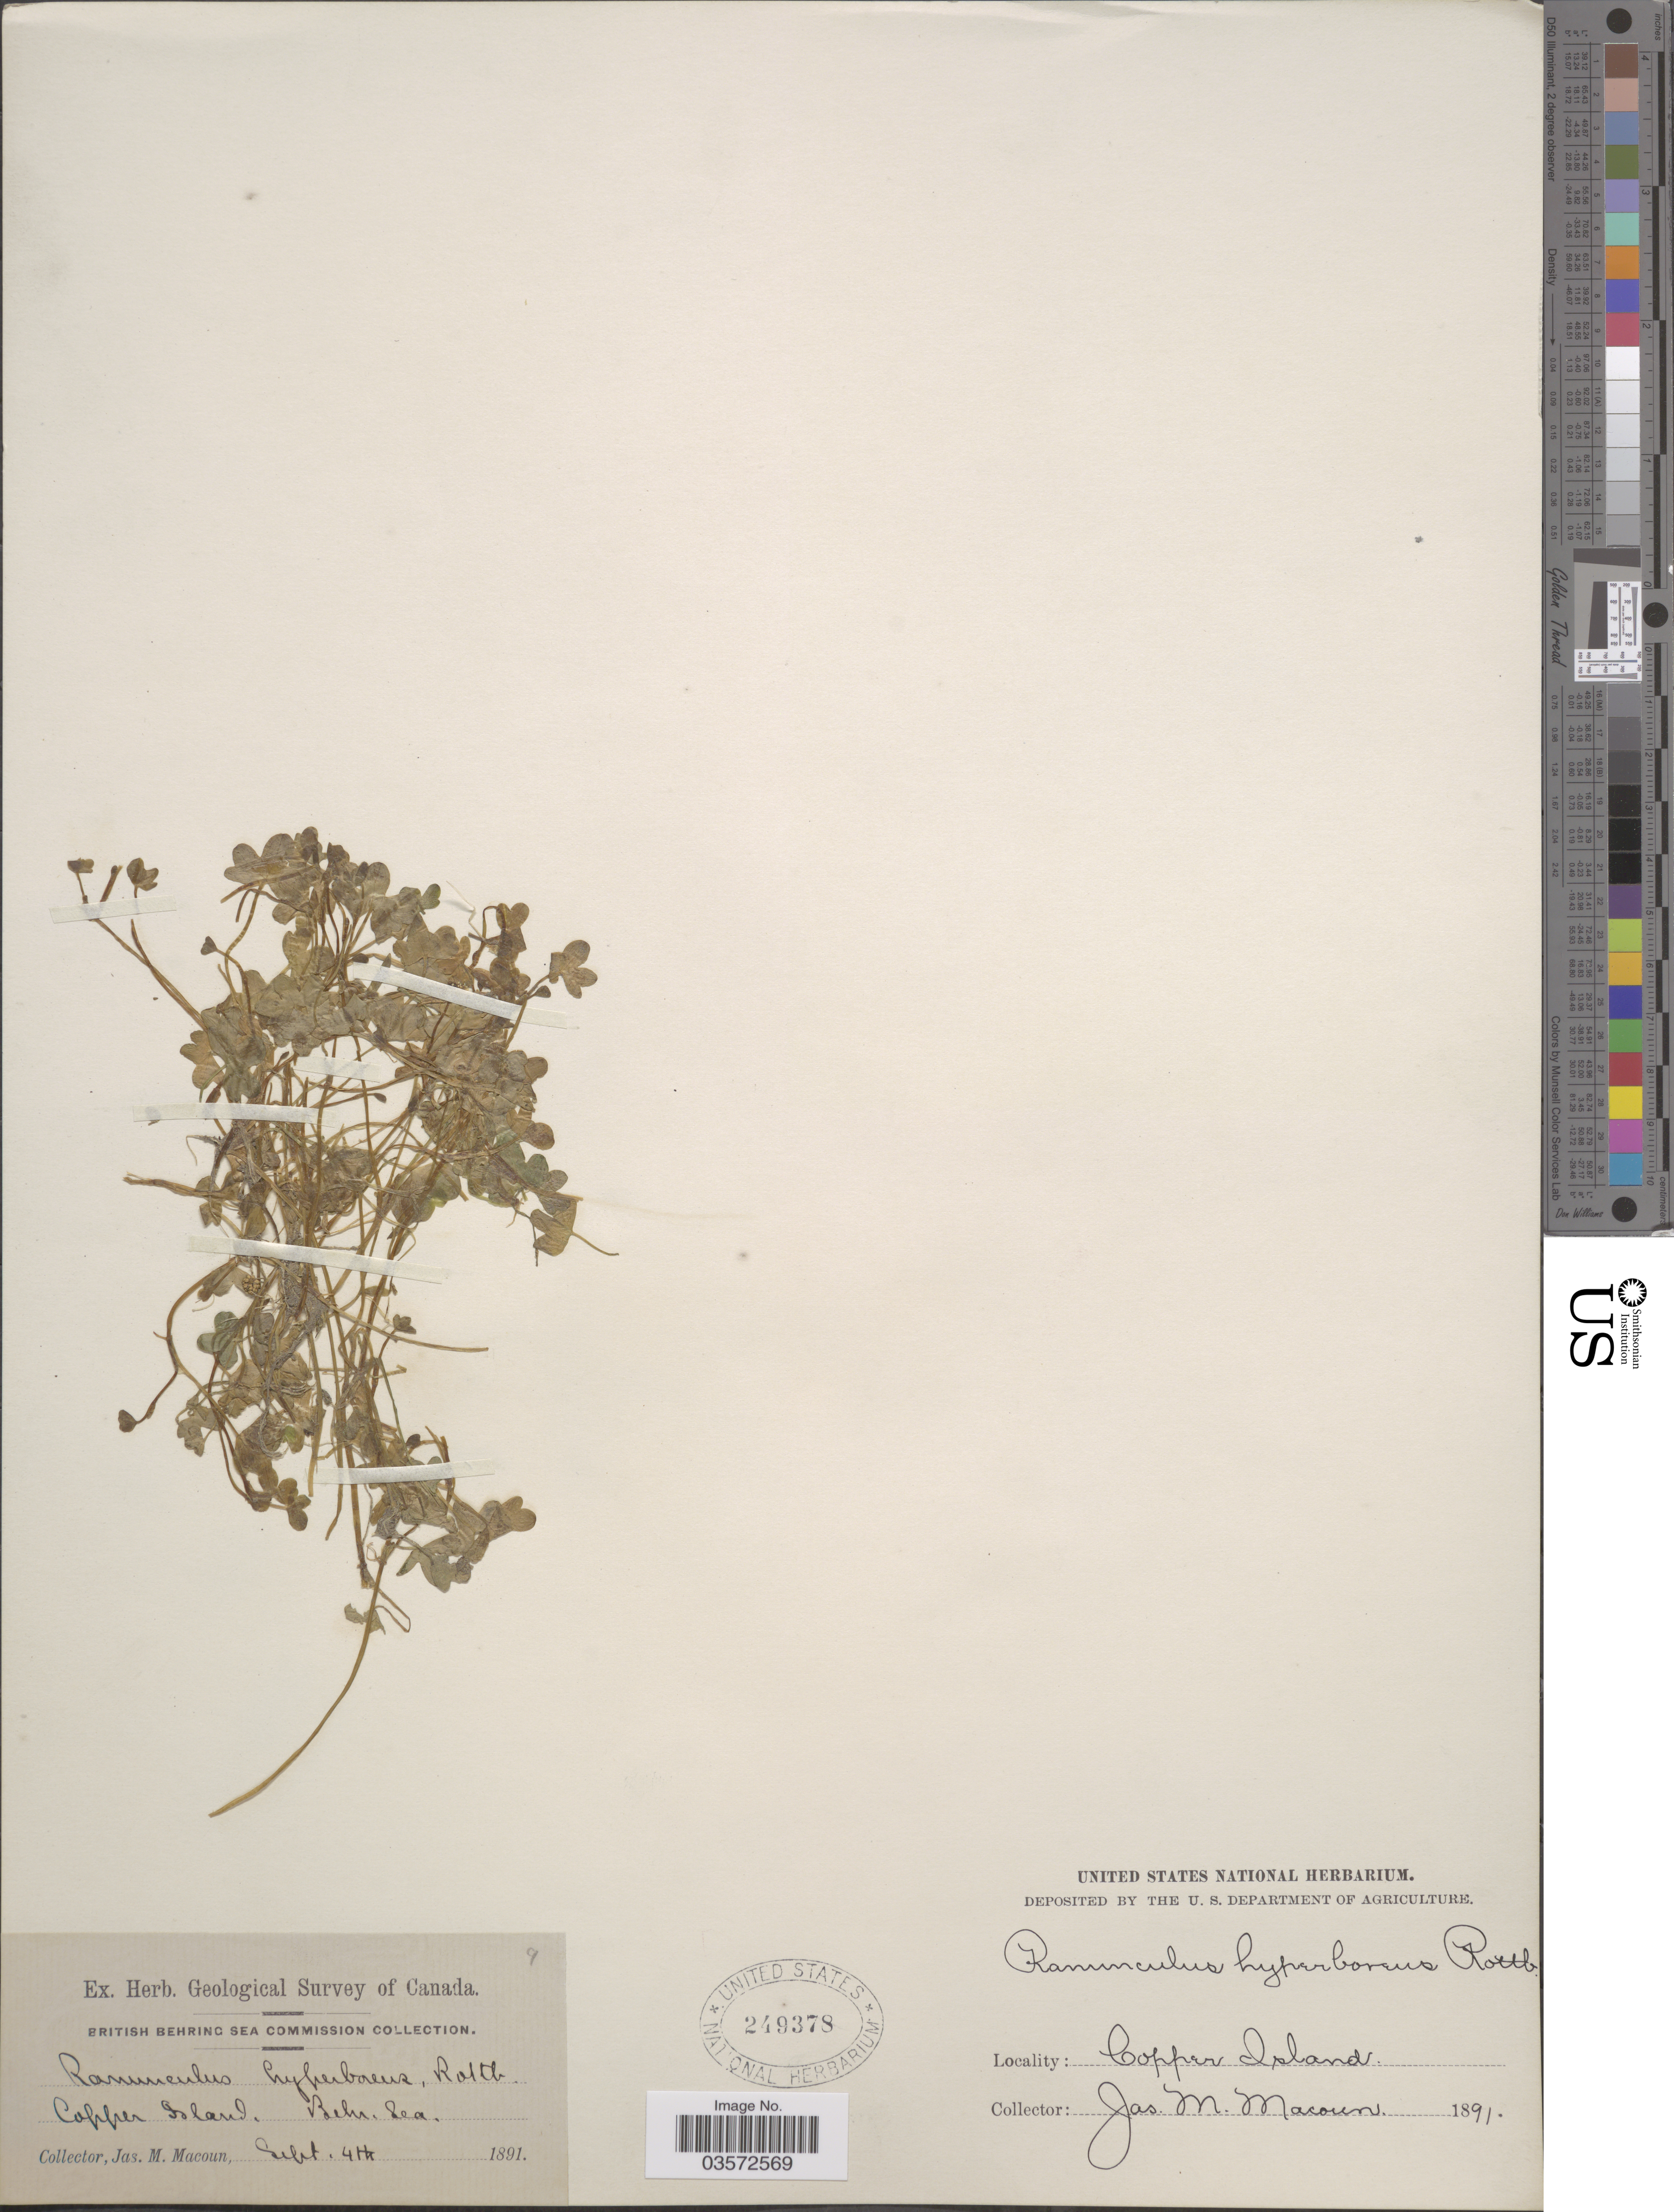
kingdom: Plantae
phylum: Tracheophyta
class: Magnoliopsida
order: Ranunculales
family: Ranunculaceae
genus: Ranunculus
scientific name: Ranunculus hyperboreus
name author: Rottb.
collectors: J. M. Macoun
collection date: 1891-09-04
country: Canada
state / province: Ontario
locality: Copper Island. Behr. Sea.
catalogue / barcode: US 249378